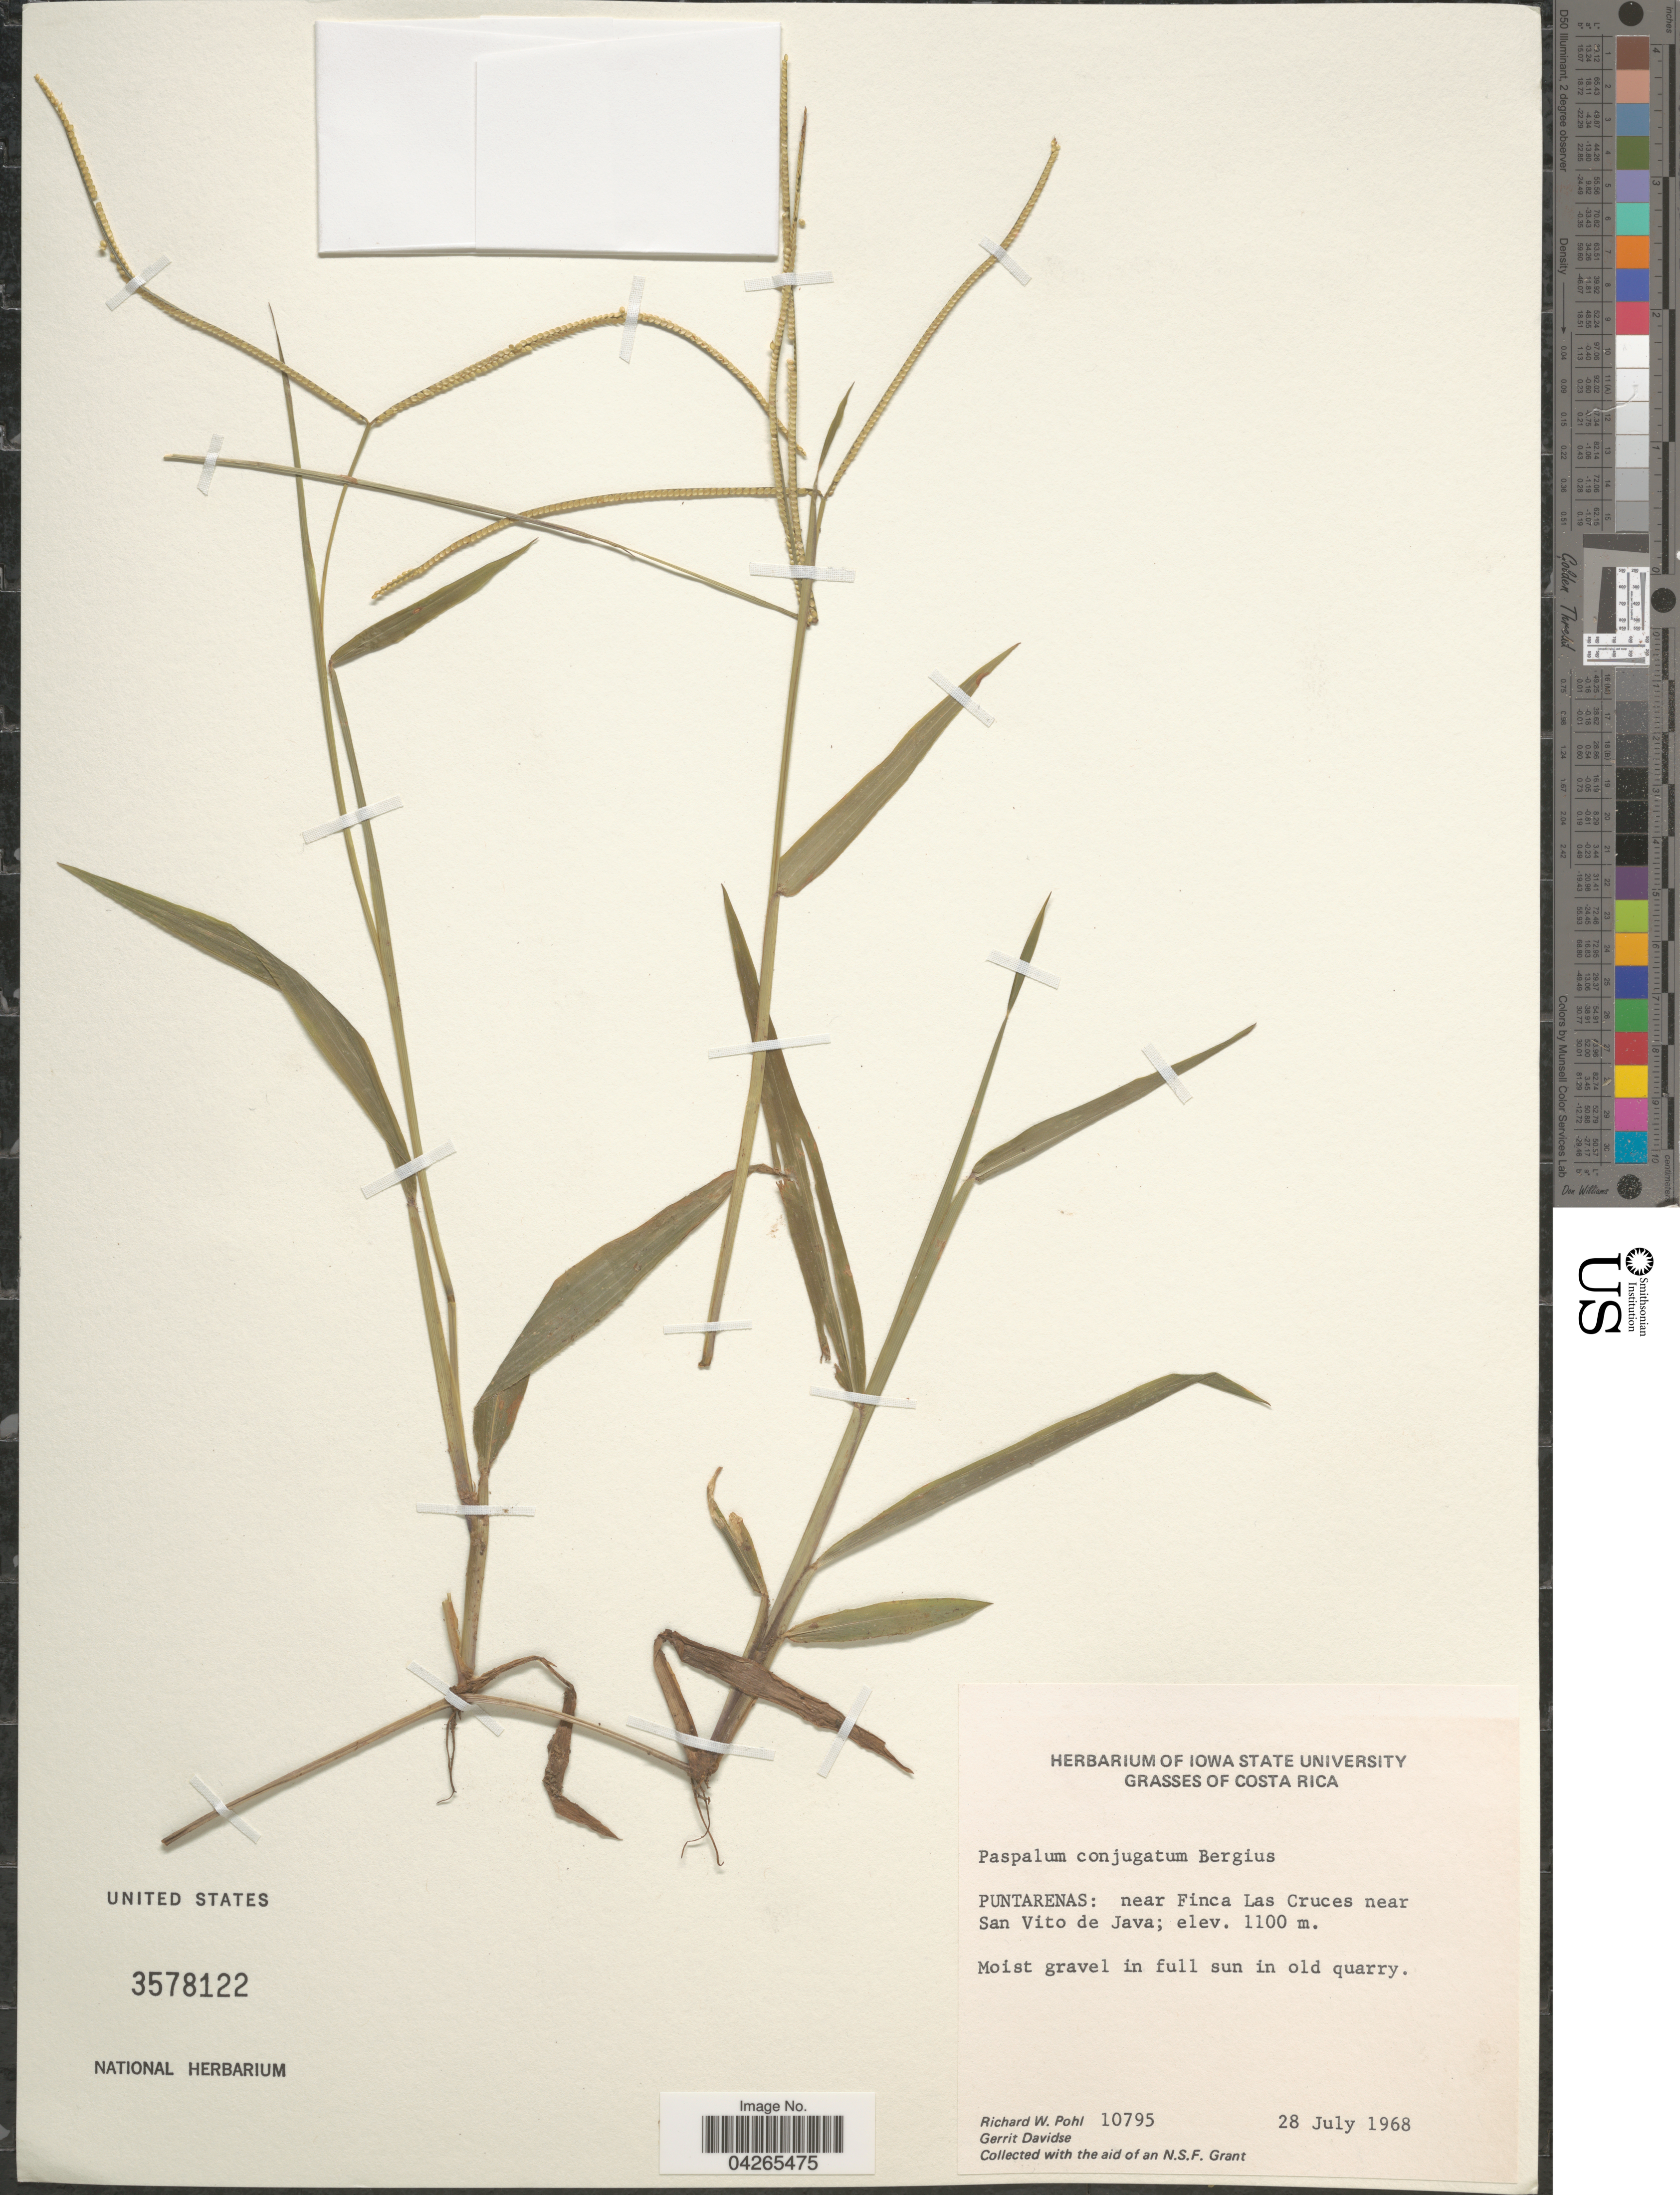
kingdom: Plantae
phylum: Tracheophyta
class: Liliopsida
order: Poales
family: Poaceae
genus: Paspalum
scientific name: Paspalum conjugatum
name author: P.J. Bergius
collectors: R. W. Pohl & G. Davidse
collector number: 10795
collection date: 1968-07-28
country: Costa Rica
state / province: Puntarenas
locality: Near Finca Las Cruces near San Vito de Java.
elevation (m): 1100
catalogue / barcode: US 3578122